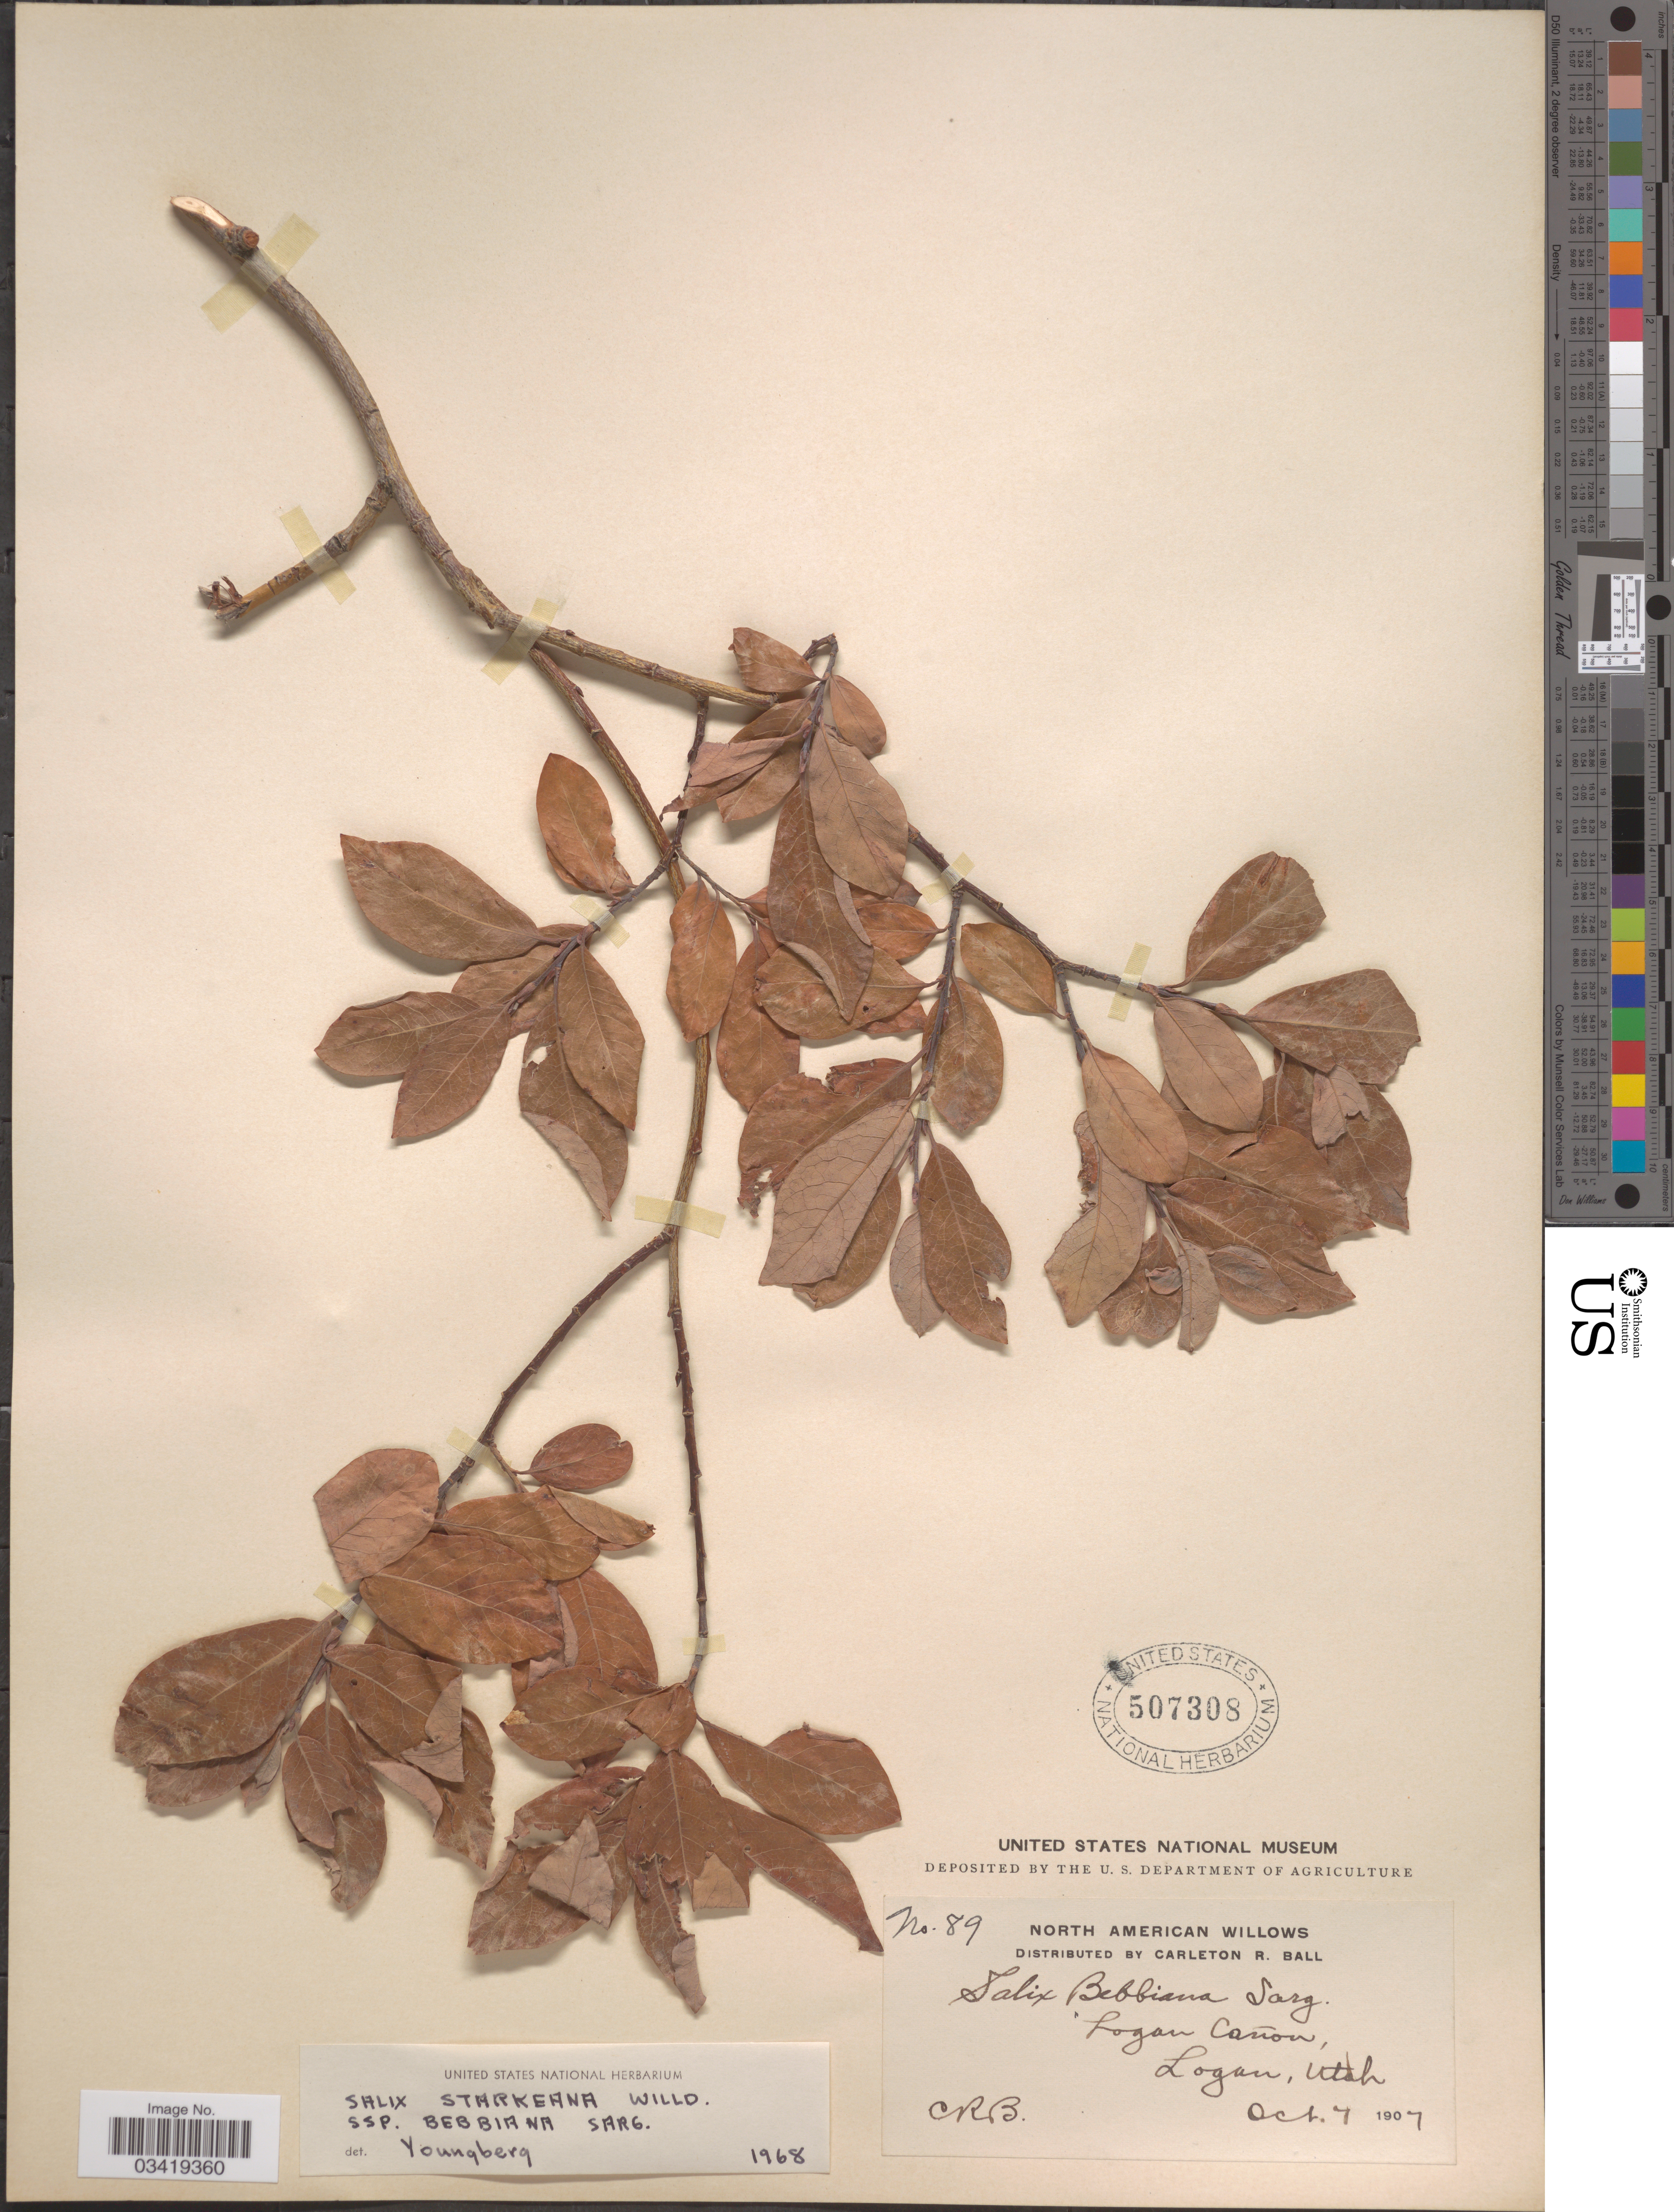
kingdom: Plantae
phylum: Tracheophyta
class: Magnoliopsida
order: Malpighiales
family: Salicaceae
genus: Salix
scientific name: Salix bebbiana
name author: Sarg.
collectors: C. R. Ball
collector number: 89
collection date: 1907-10-07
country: United States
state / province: Utah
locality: Logan Cañon, Logan.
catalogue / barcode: US 507308